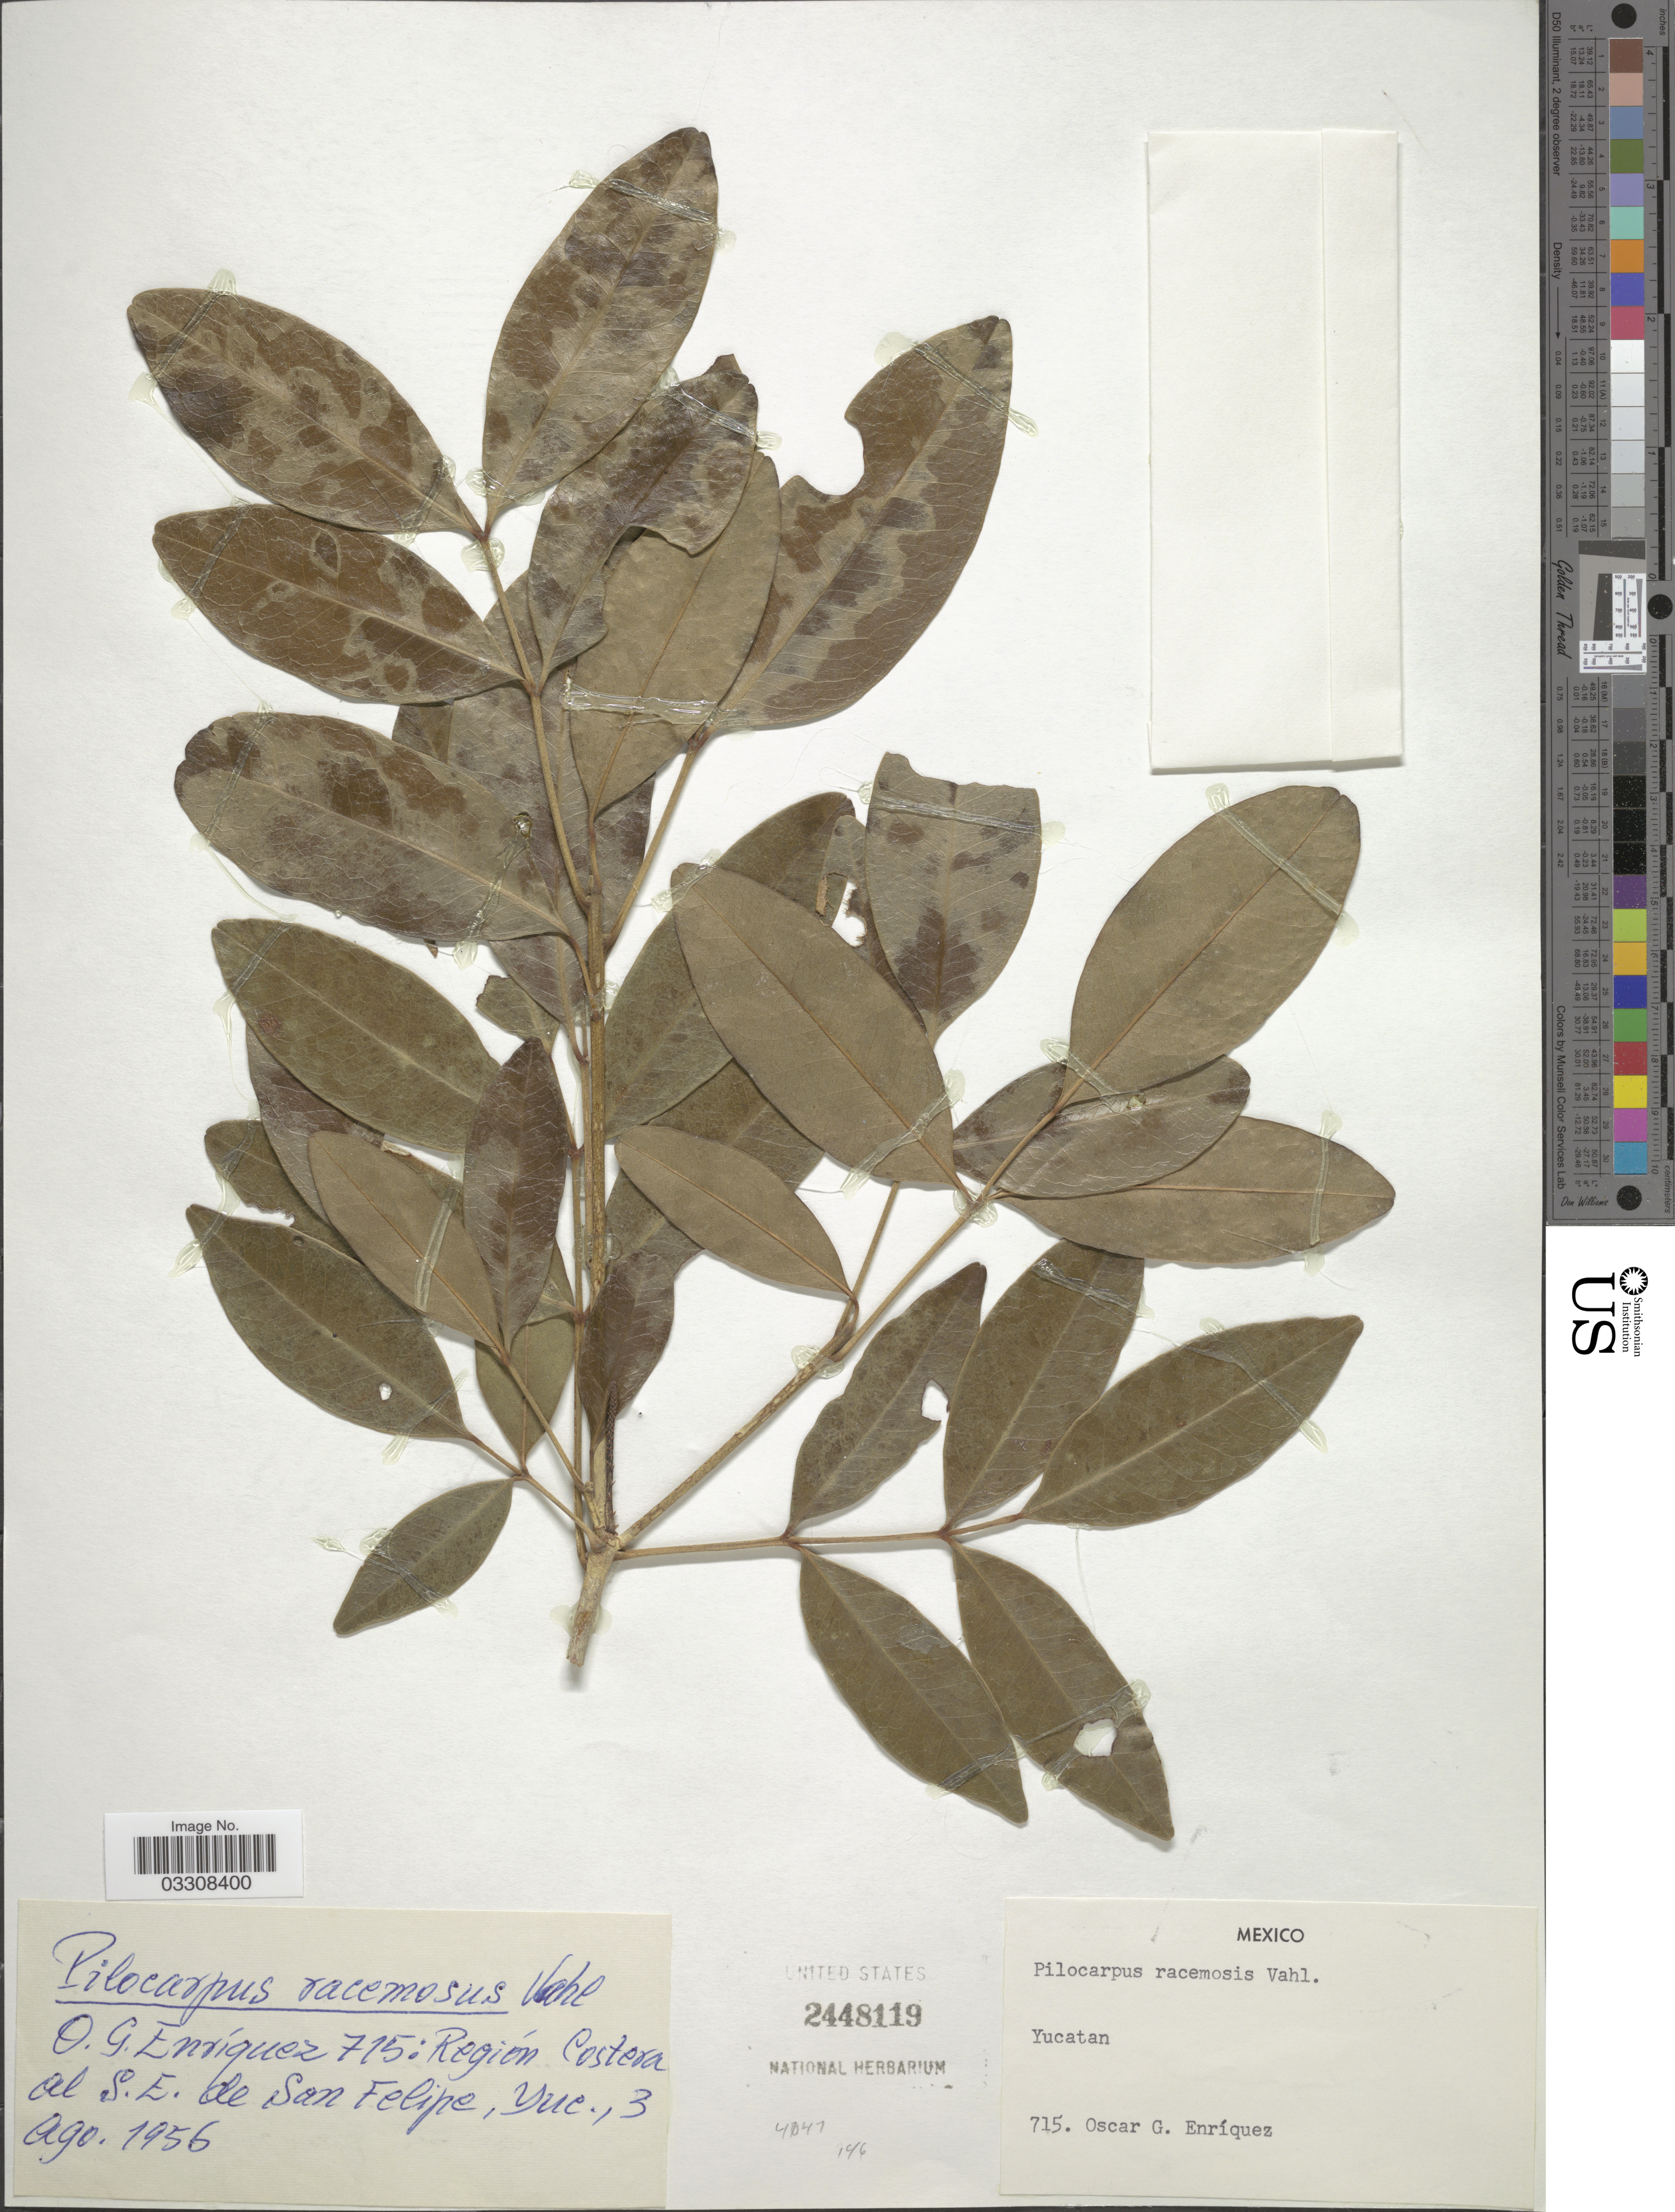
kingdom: Plantae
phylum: Tracheophyta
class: Magnoliopsida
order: Sapindales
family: Rutaceae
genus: Pilocarpus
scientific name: Pilocarpus racemosus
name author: Vahl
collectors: O. Enriquez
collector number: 715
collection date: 1956-08-03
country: Mexico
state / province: Yucatán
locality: Región Costera al S.E. de San Felipe.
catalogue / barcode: US 2448119